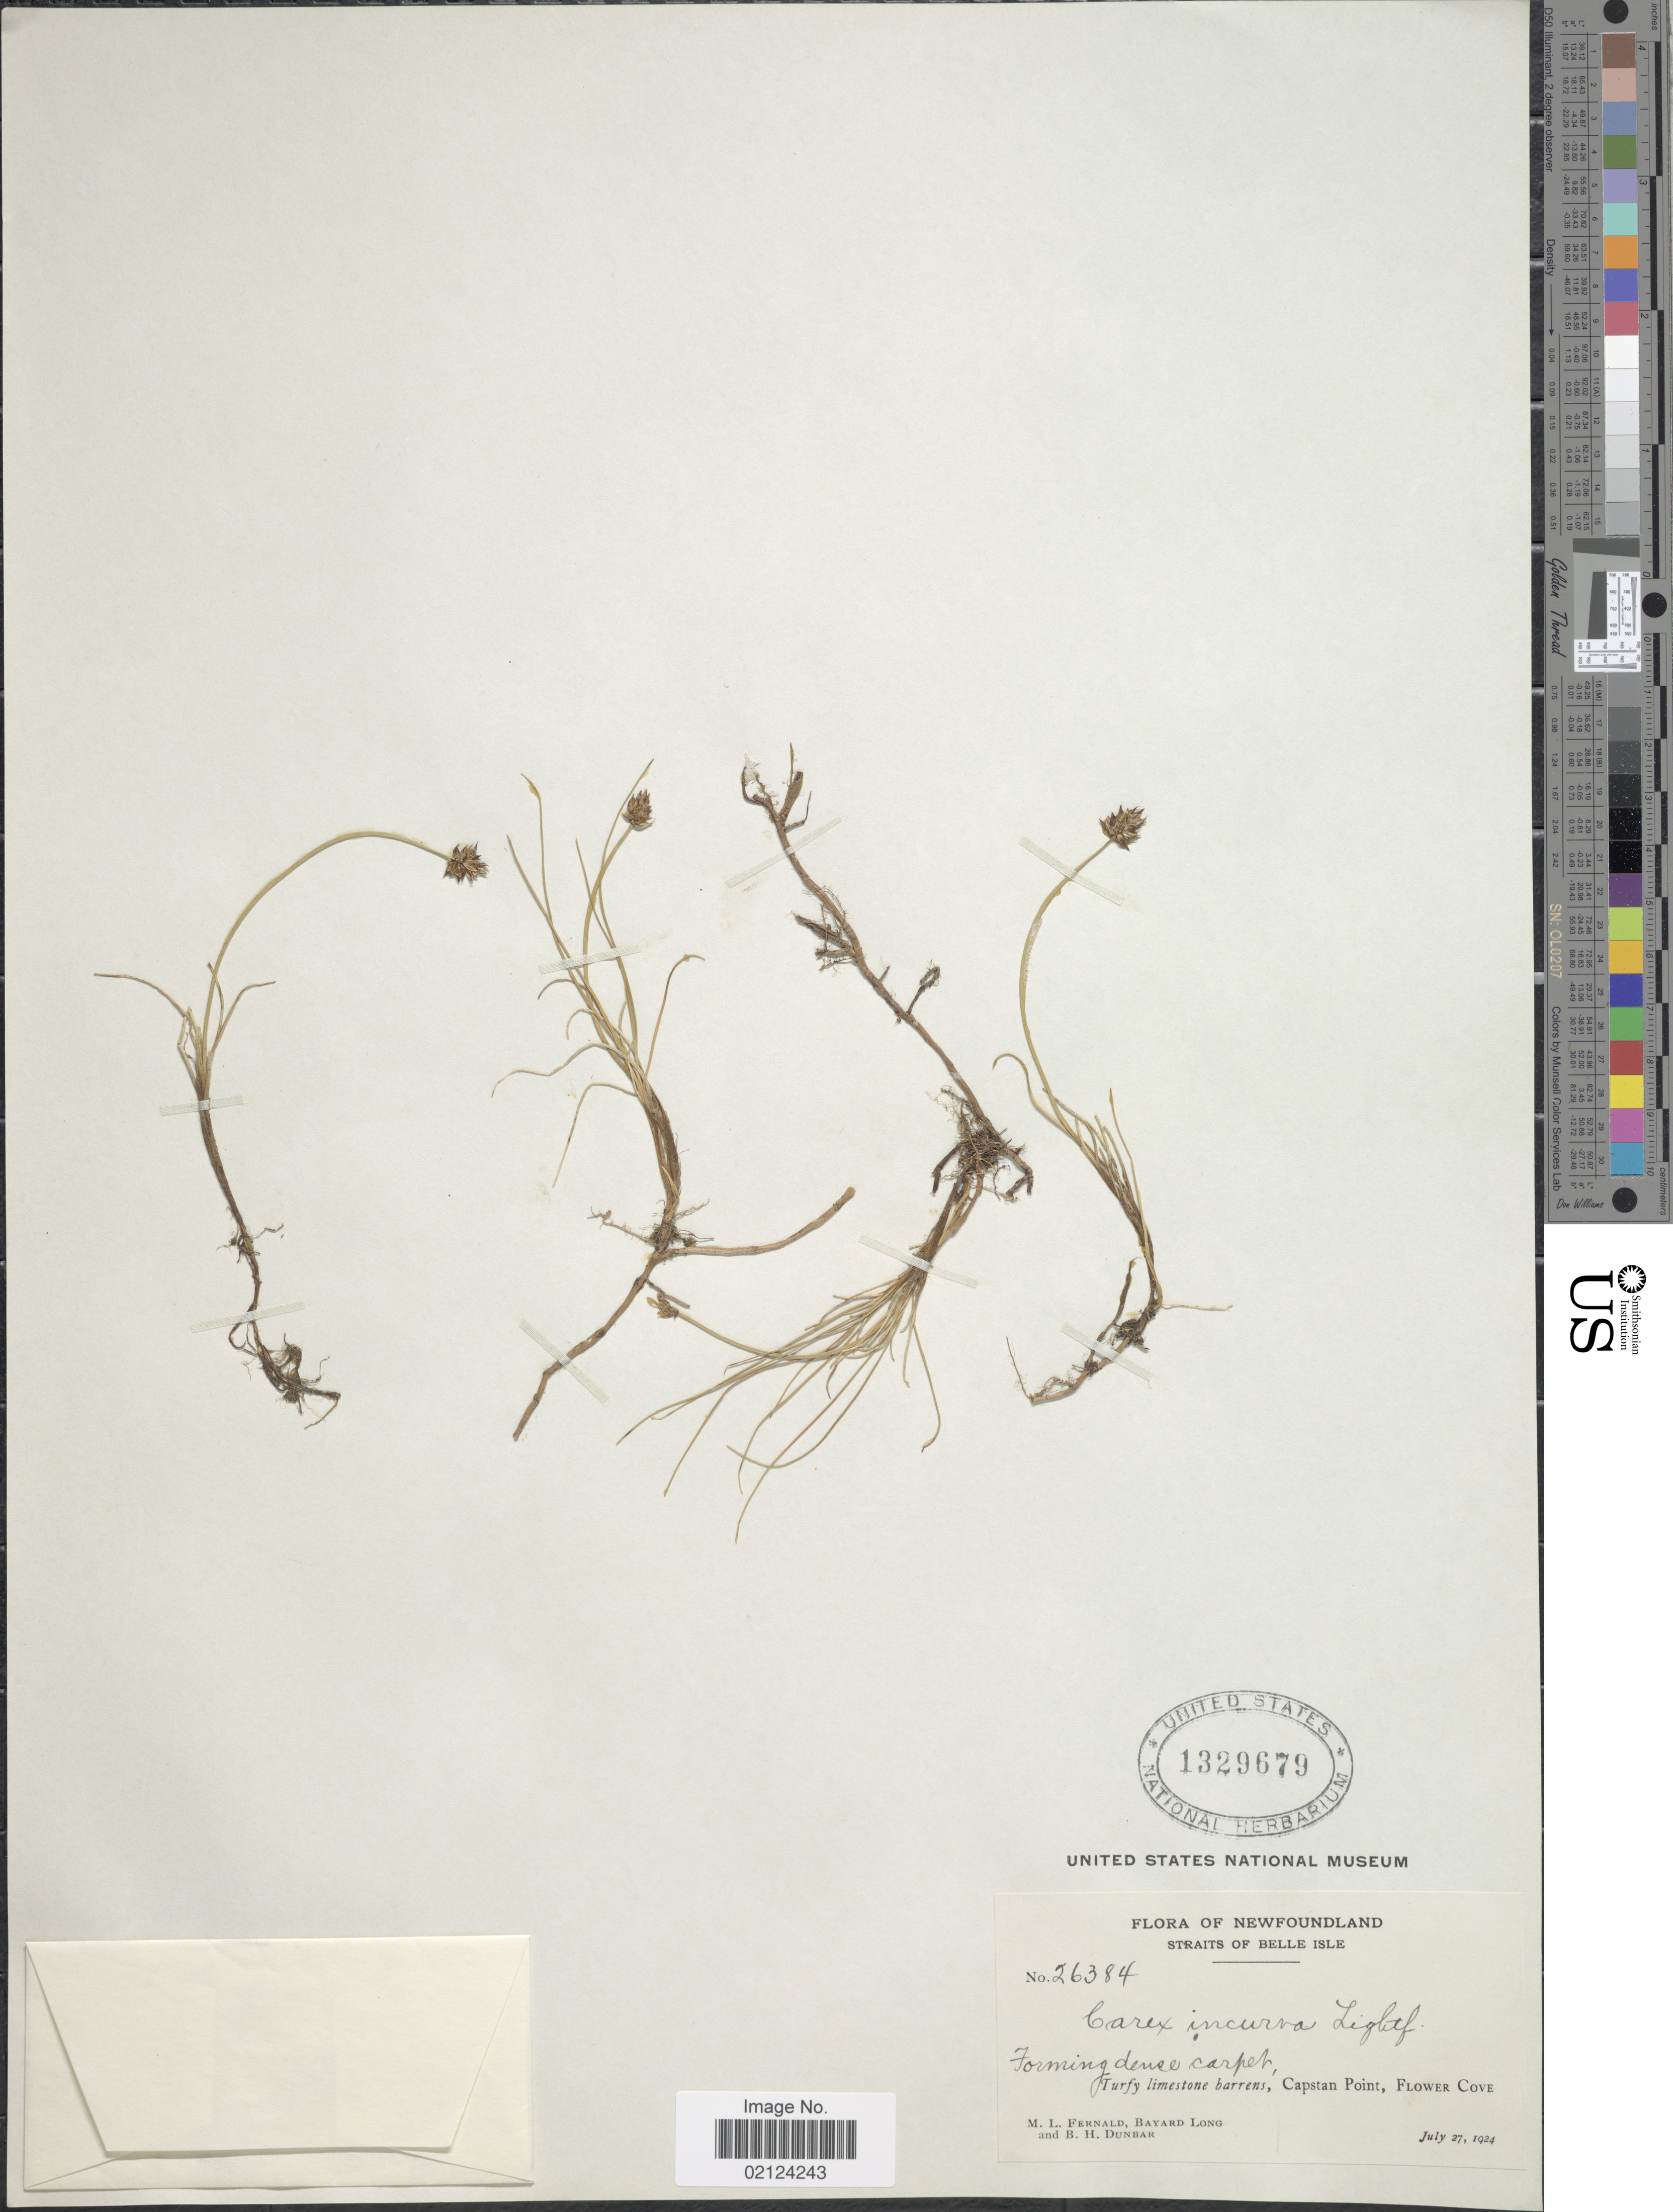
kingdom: Plantae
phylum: Tracheophyta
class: Liliopsida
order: Poales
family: Cyperaceae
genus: Carex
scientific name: Carex maritima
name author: Gunnerus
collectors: M. L. Fernald, B. H. Long & B. Dunbar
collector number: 26384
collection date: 1924-07-27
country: Canada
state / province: Newfoundland and Labrador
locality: Straits of Belle Isle. Capstan Point, Flower Cove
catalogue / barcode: US 1329679